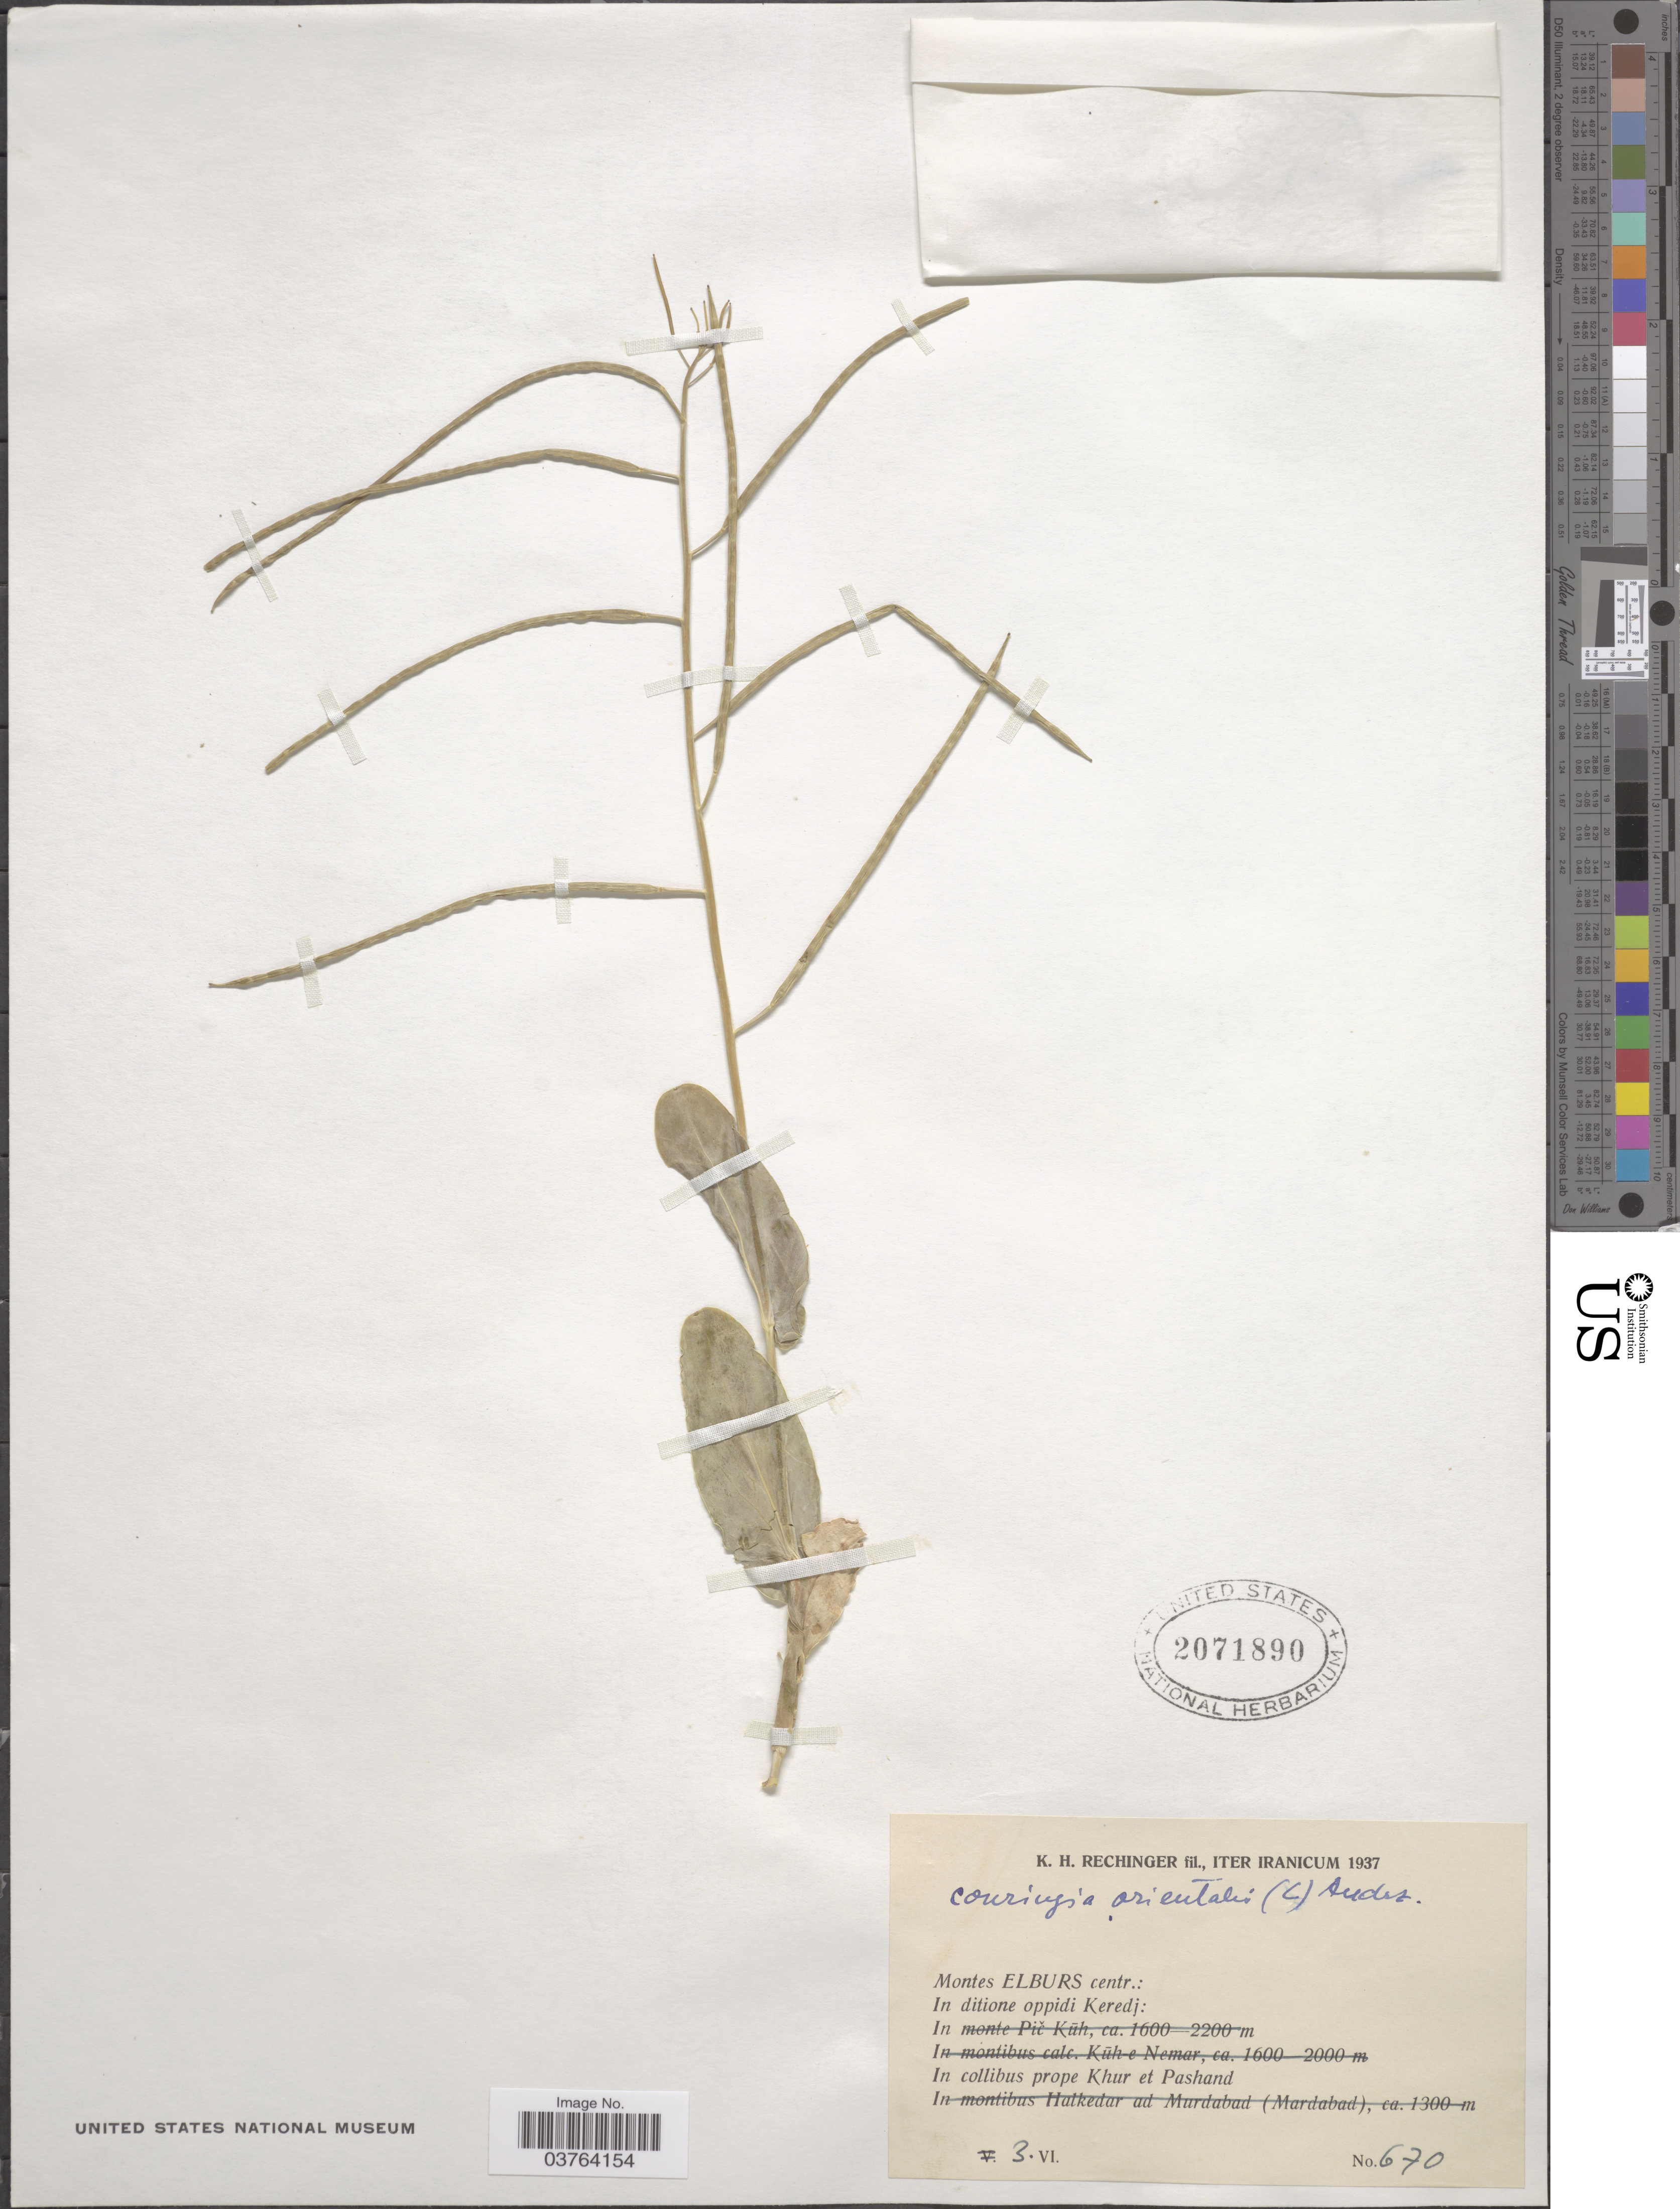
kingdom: Plantae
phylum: Tracheophyta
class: Magnoliopsida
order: Brassicales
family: Brassicaceae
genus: Conringia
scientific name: Conringia orientalis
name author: (L.) C. Presl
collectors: K. H. Rechinger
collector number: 670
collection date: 1937-06-03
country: Iran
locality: Montes Elburs centr.: In ditione oppidi Keredj: In collibus prope Khur et Pashand.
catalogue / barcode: US 2071890